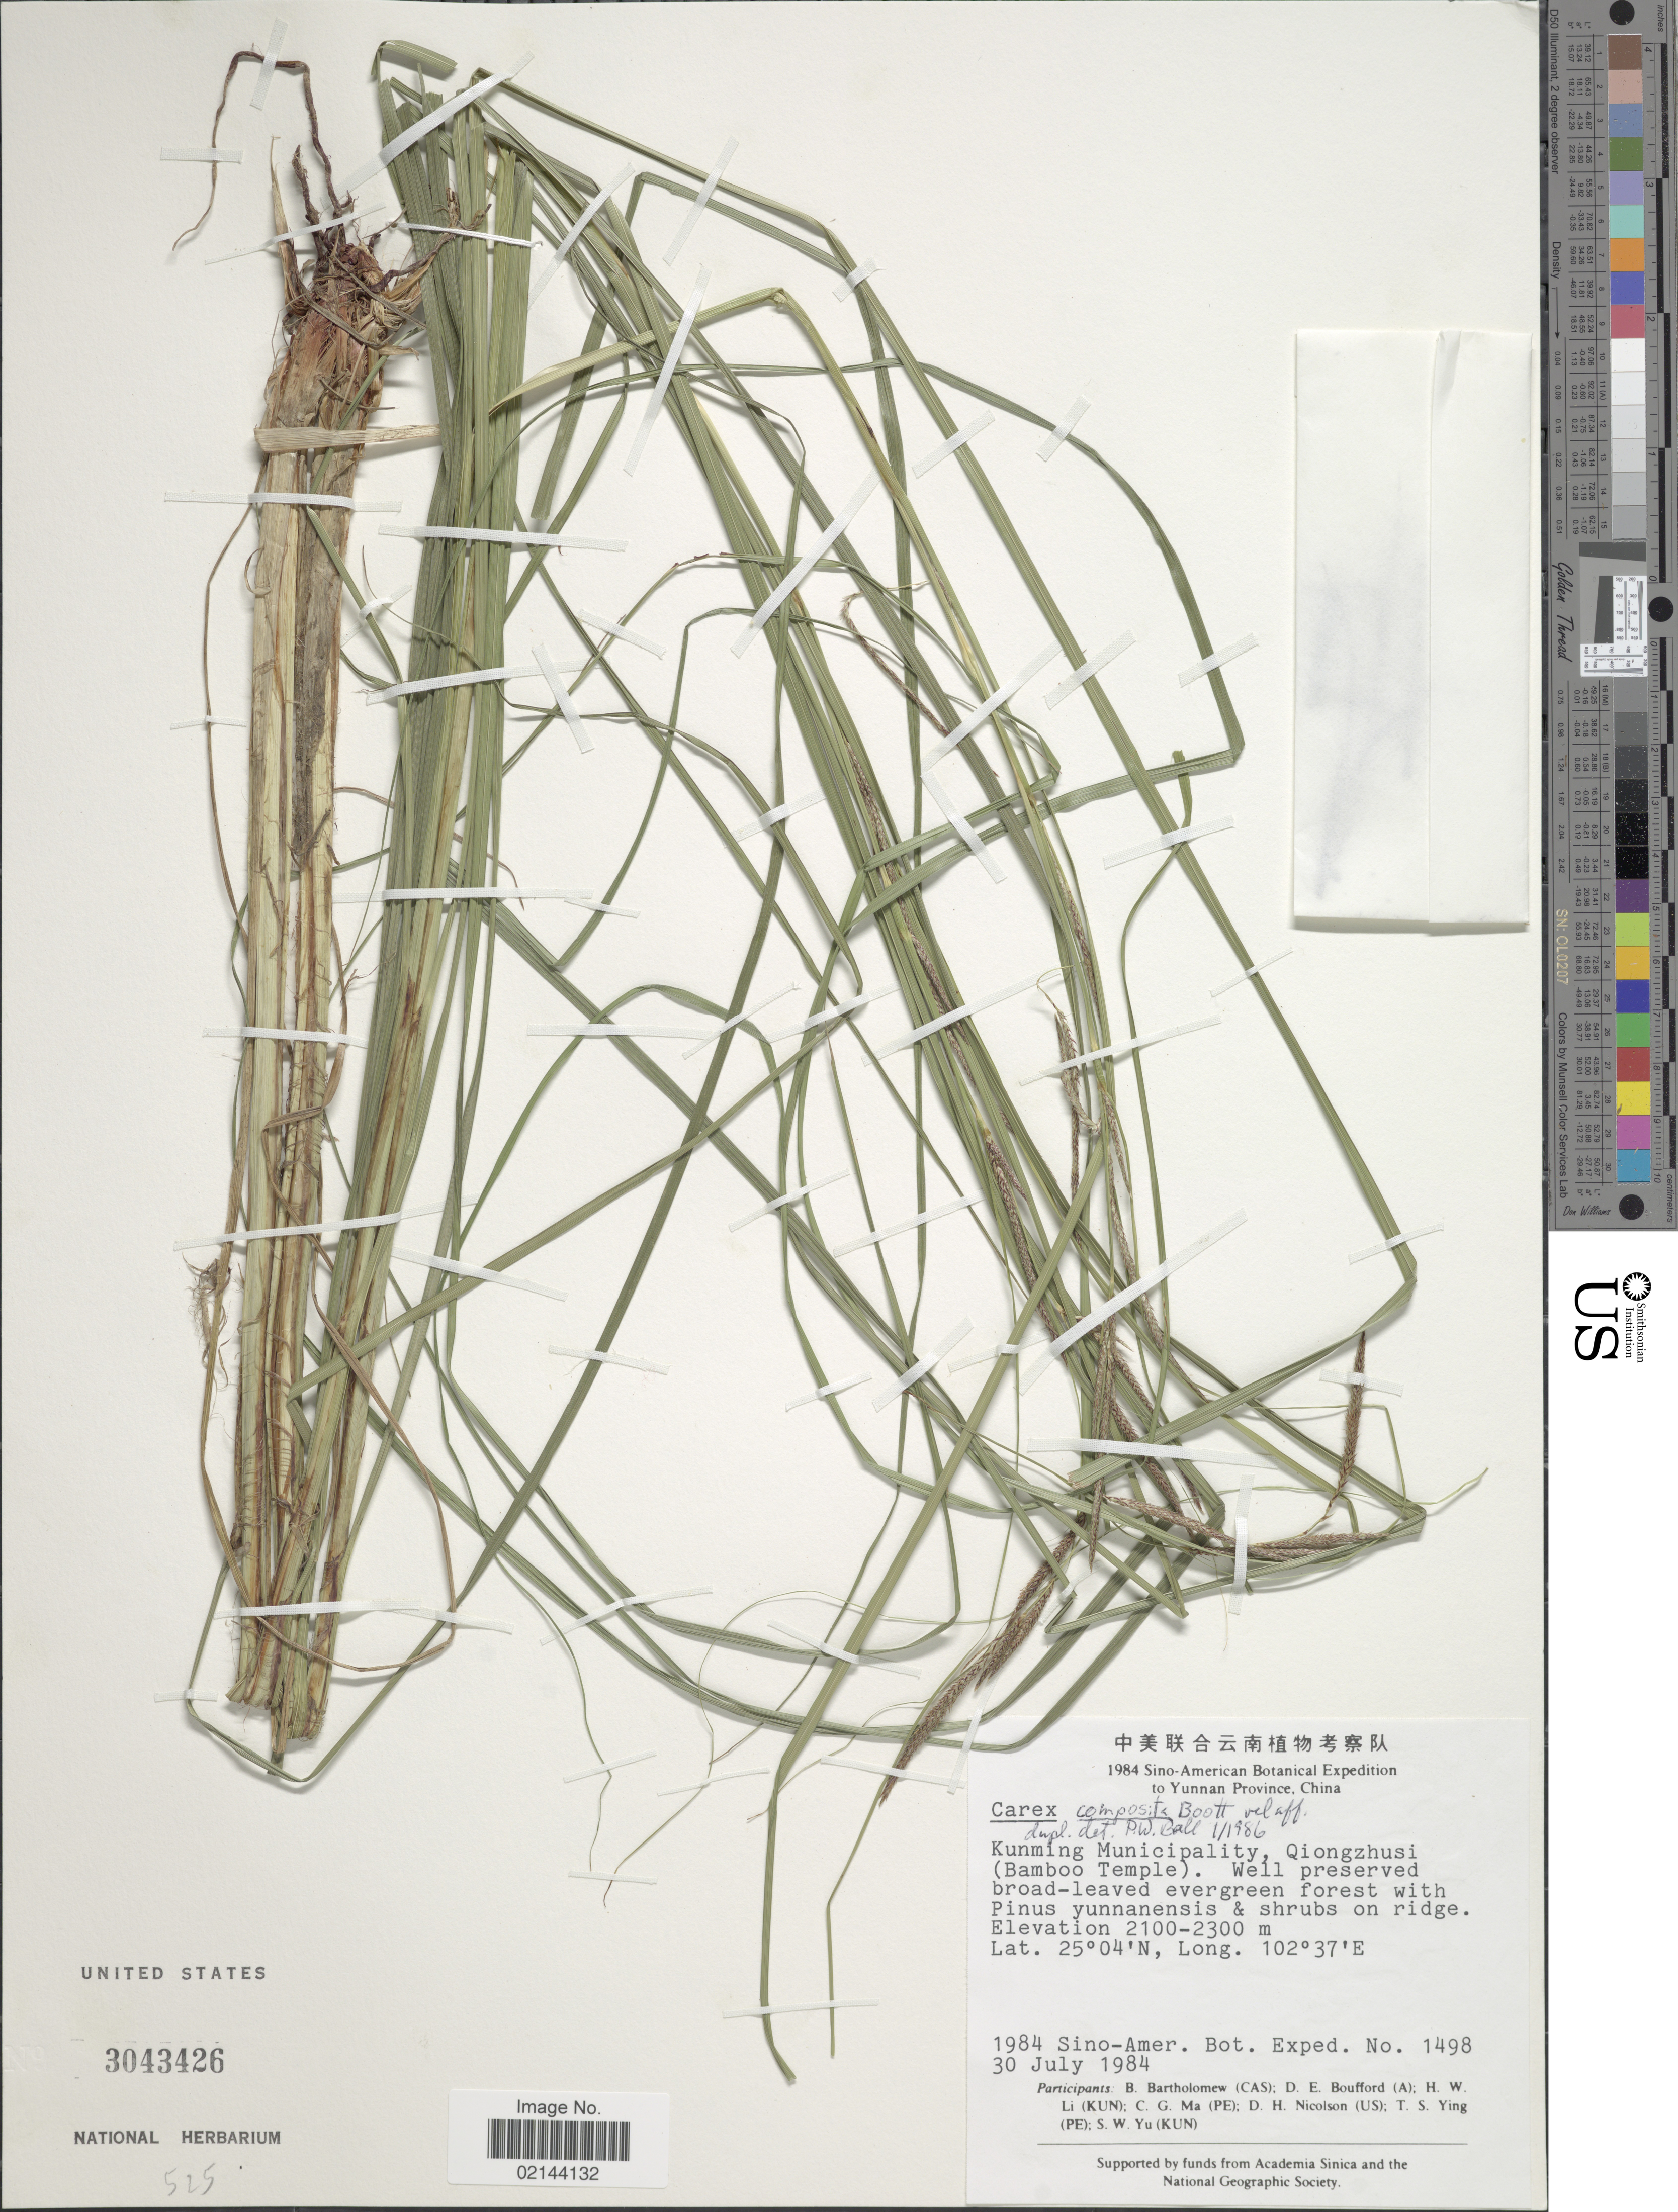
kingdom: Plantae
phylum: Tracheophyta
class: Liliopsida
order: Poales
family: Cyperaceae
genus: Carex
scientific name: Carex composita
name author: Boott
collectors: Sino-Amer. Bot. Exped. 1984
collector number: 1498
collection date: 1984-07-30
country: China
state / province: Yunnan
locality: Kunming Municipality, Qiongzhusi (Bamboo Temple)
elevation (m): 2100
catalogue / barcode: US 3043426